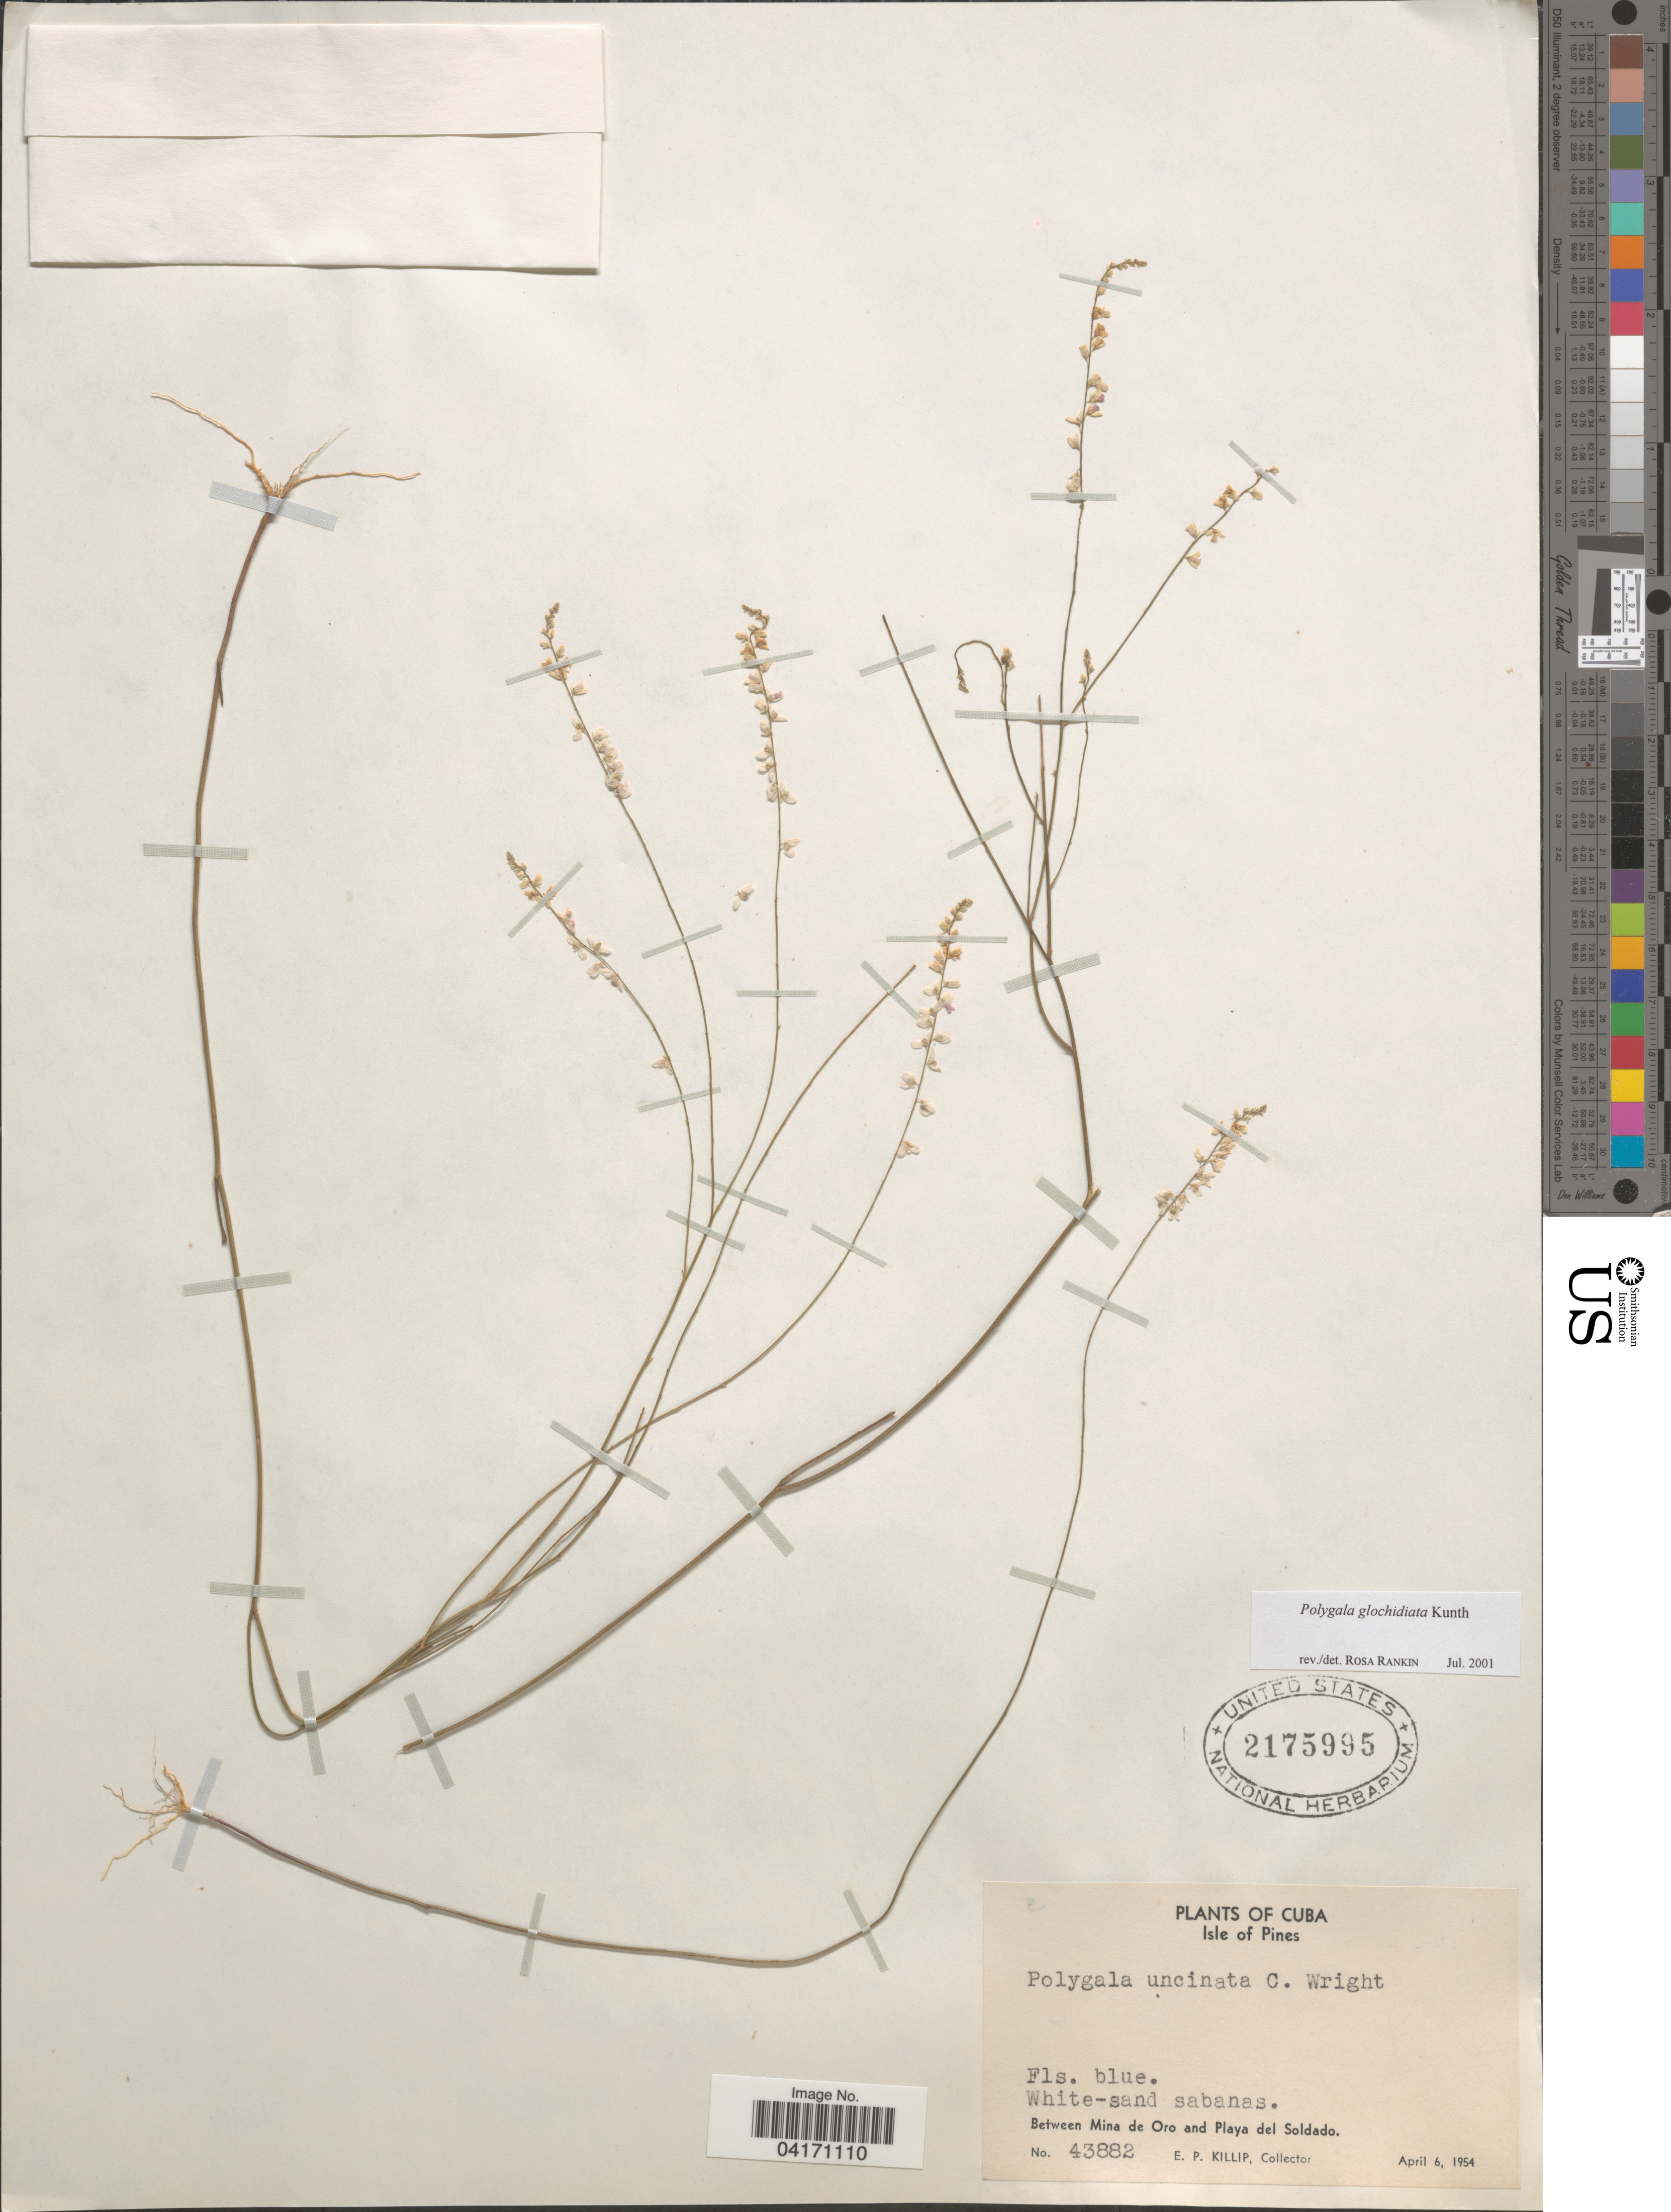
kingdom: Plantae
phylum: Tracheophyta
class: Magnoliopsida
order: Fabales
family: Polygalaceae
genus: Polygala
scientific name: Polygala glochidiata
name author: Kunth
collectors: E. P. Killip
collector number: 43882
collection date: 1954-04-06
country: Cuba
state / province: Isla de la Juventud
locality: Isle of Pines. Between Mina de Oro and Playa del Soldado.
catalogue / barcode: US 2175995